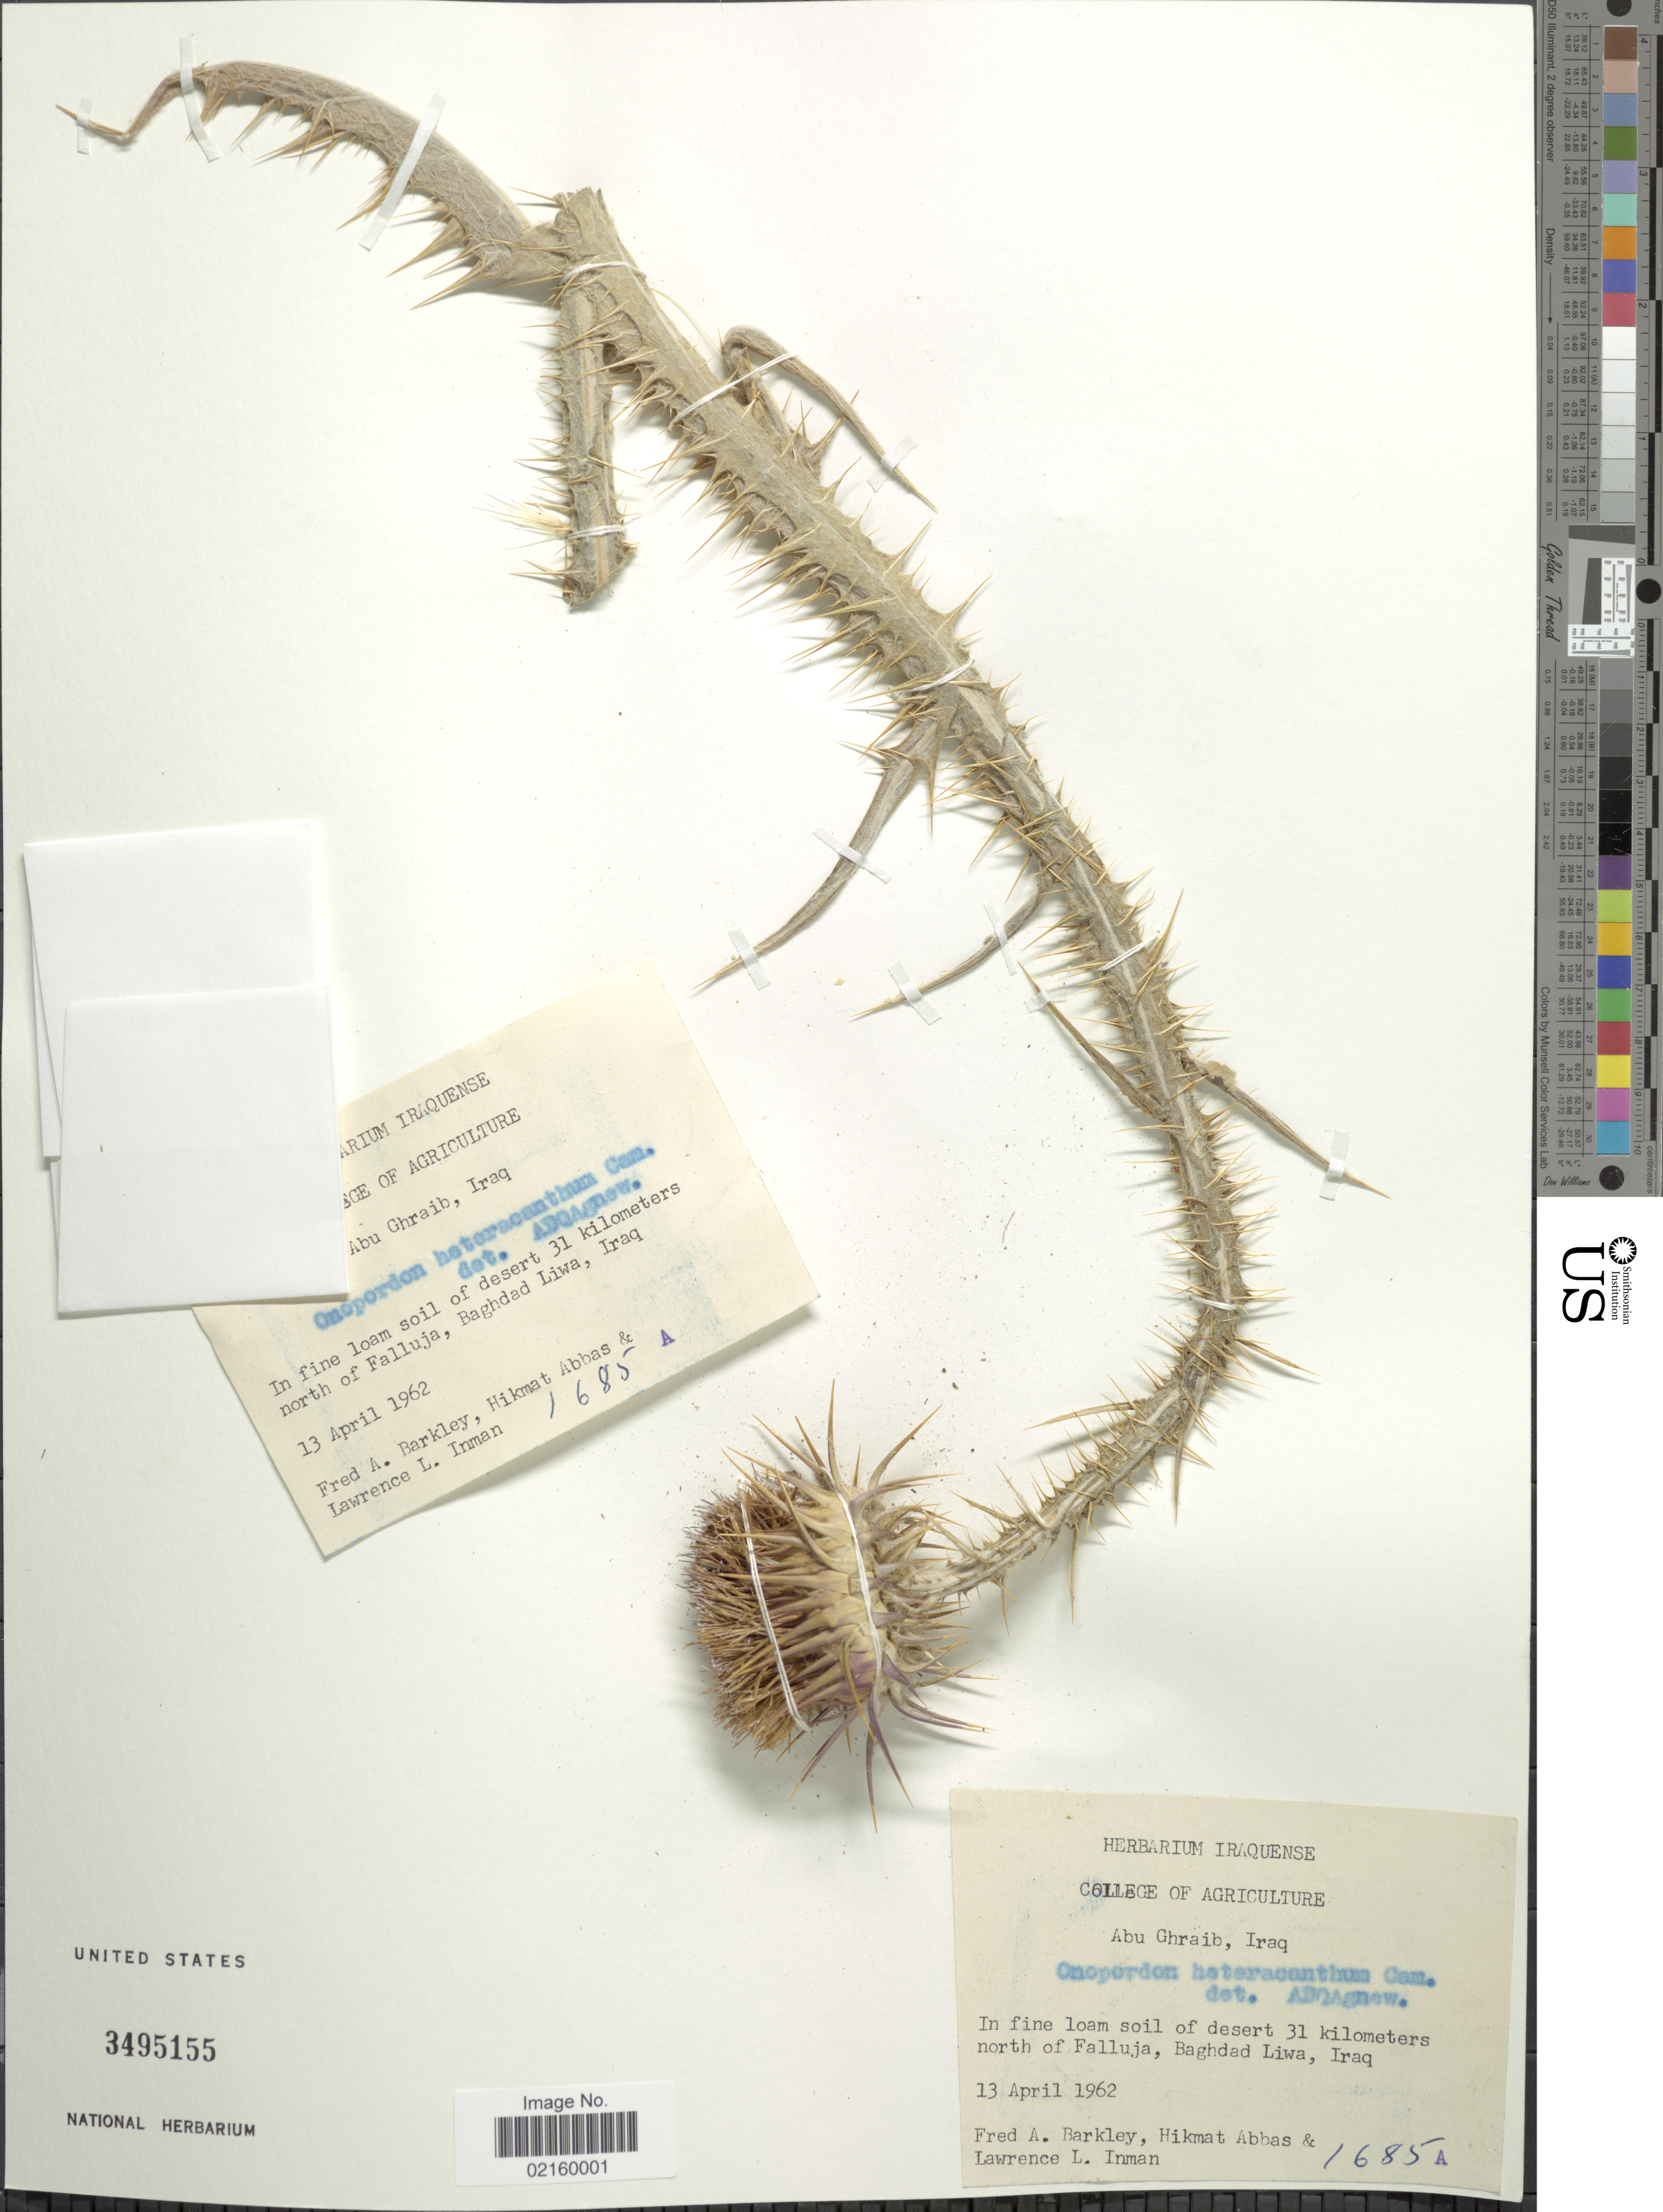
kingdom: Plantae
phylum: Tracheophyta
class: Magnoliopsida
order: Asterales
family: Asteraceae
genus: Onopordum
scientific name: Onopordum heteracanthum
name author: C.A. Mey.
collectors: F. A. Barkley, H. Abbas & L. Inman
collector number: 1685A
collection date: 1962-04-13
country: Iraq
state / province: Baghdad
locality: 31 kilometers north of Falluja, Baghdad Liwa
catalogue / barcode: US 3495155